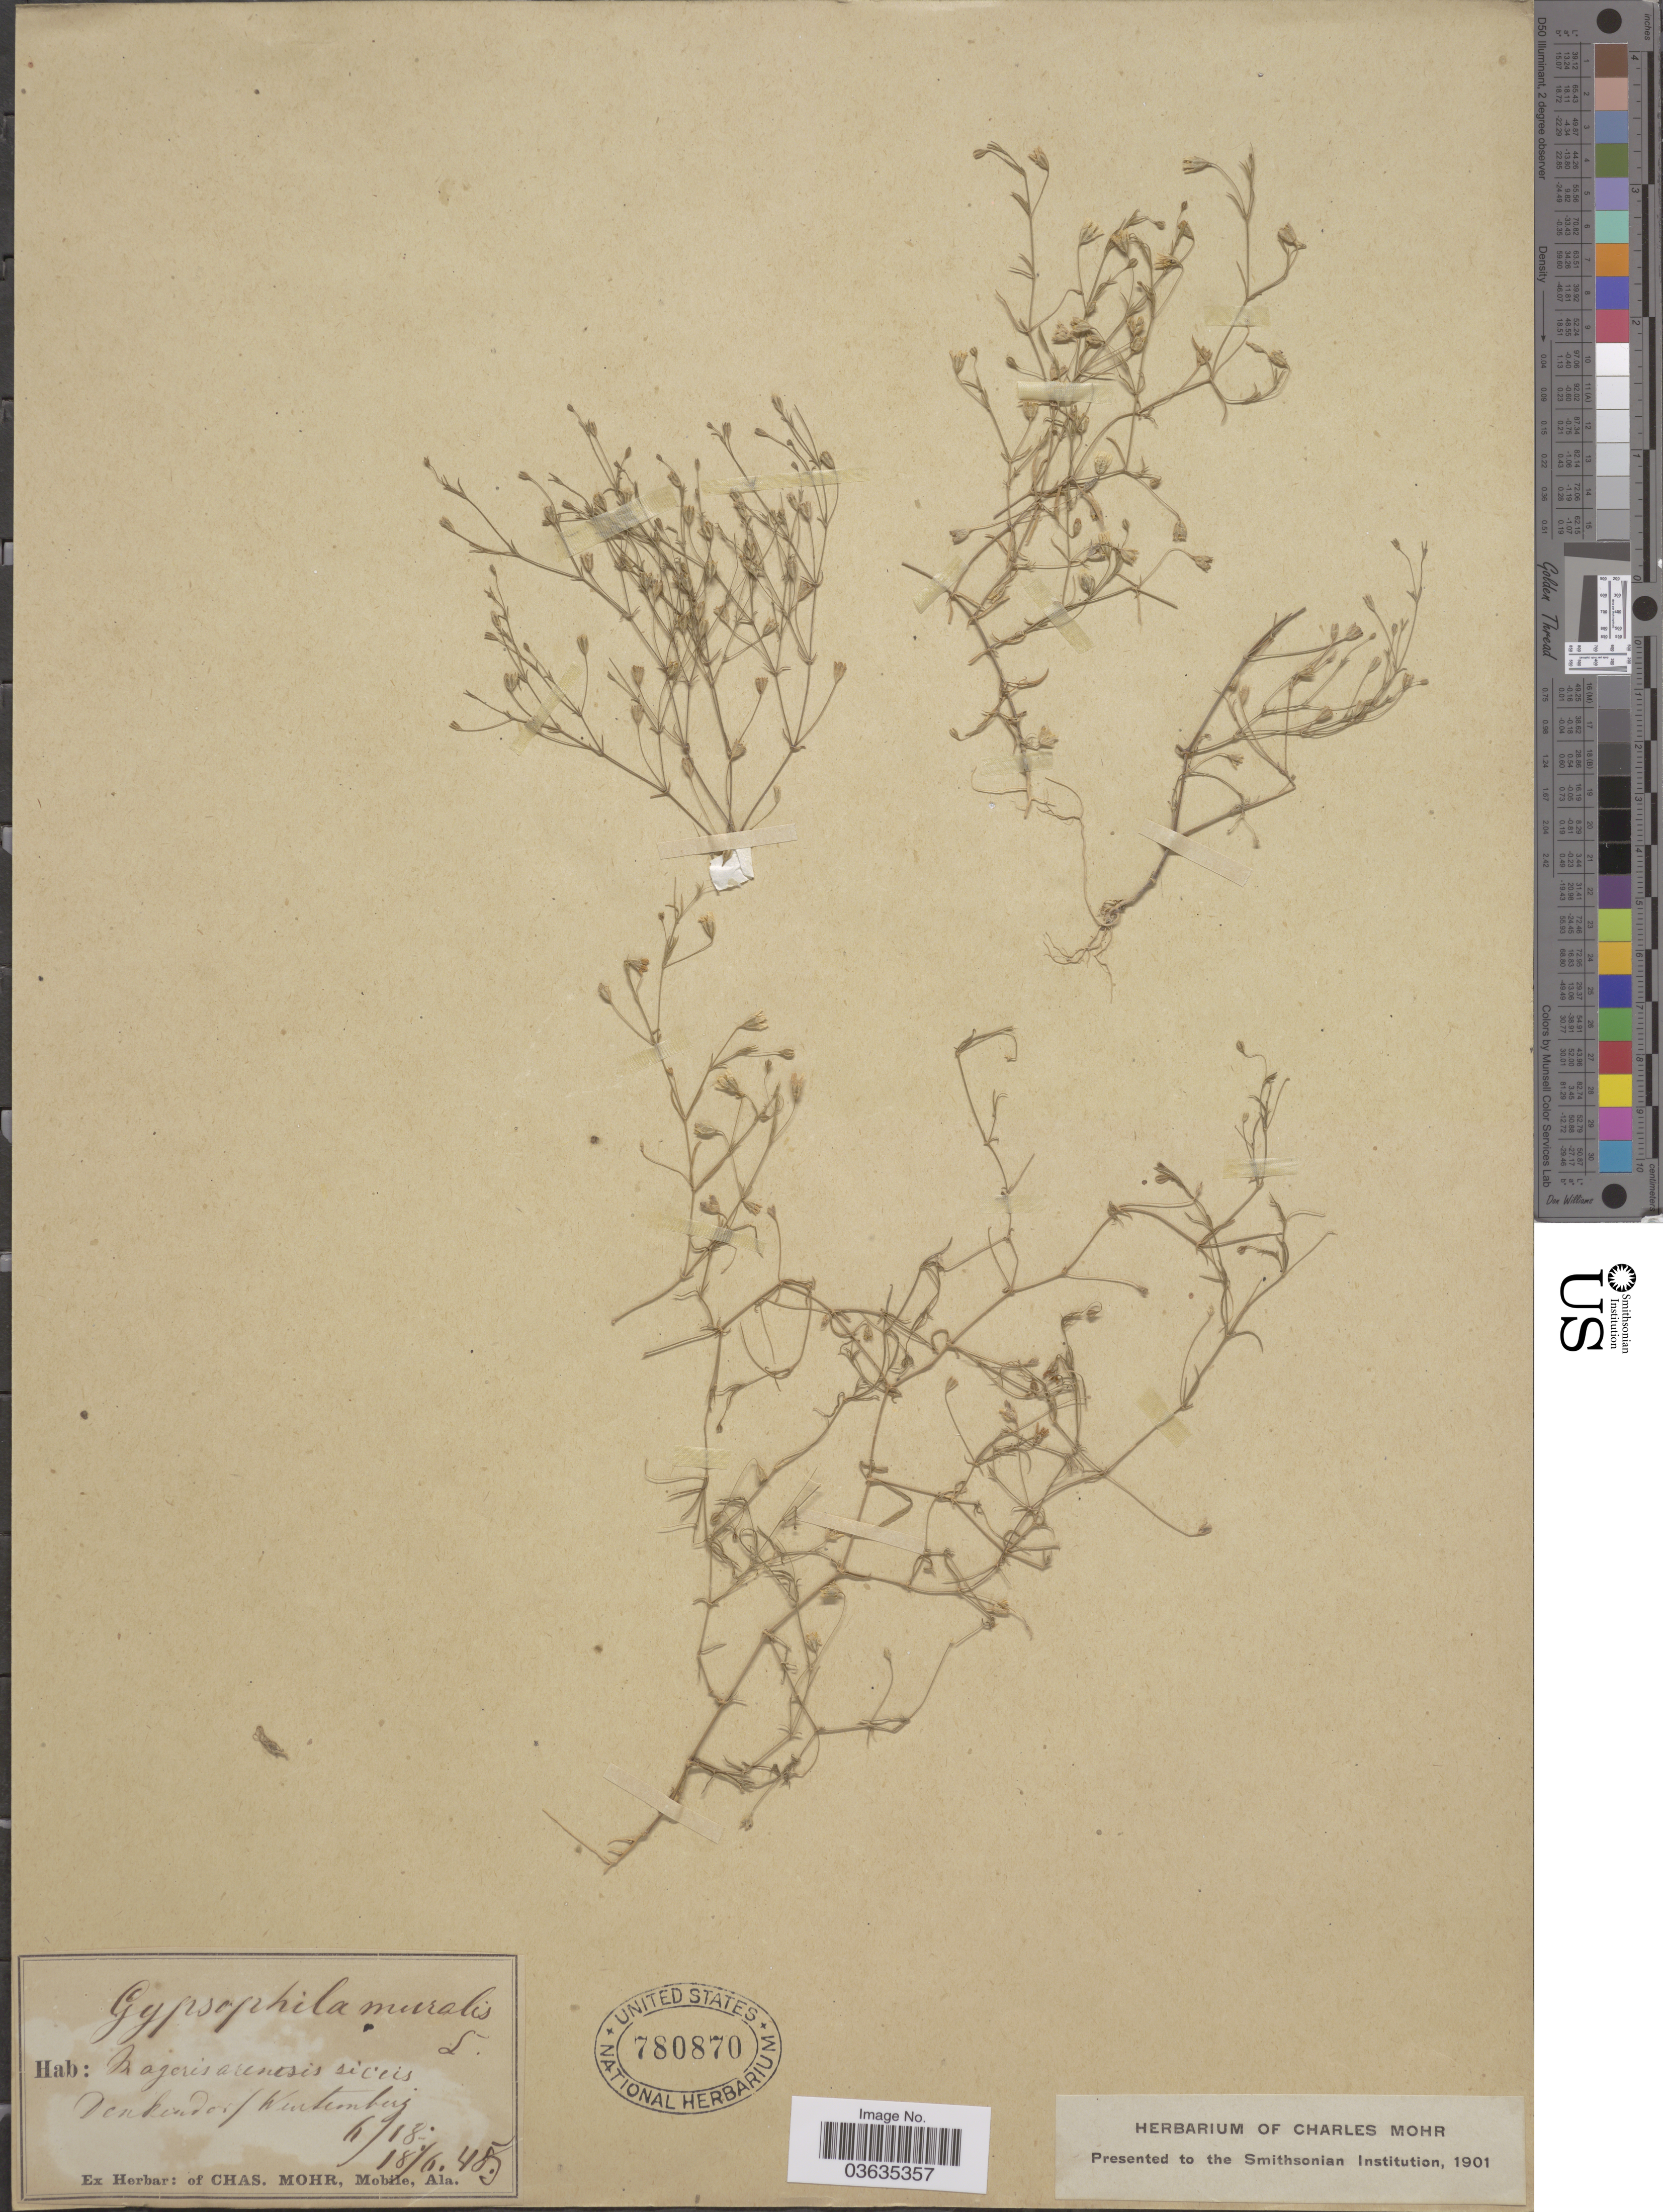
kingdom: Plantae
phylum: Tracheophyta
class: Magnoliopsida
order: Caryophyllales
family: Caryophyllaceae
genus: Psammophiliella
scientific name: Psammophiliella muralis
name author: (L.) Ikonn.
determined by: U.S. National Herbarium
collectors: ex herb. Charles Mohr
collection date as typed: Transcribed d/m/y: 18/6/45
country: Germany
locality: Denkindor/ Wurtemberg.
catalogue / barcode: US 780870